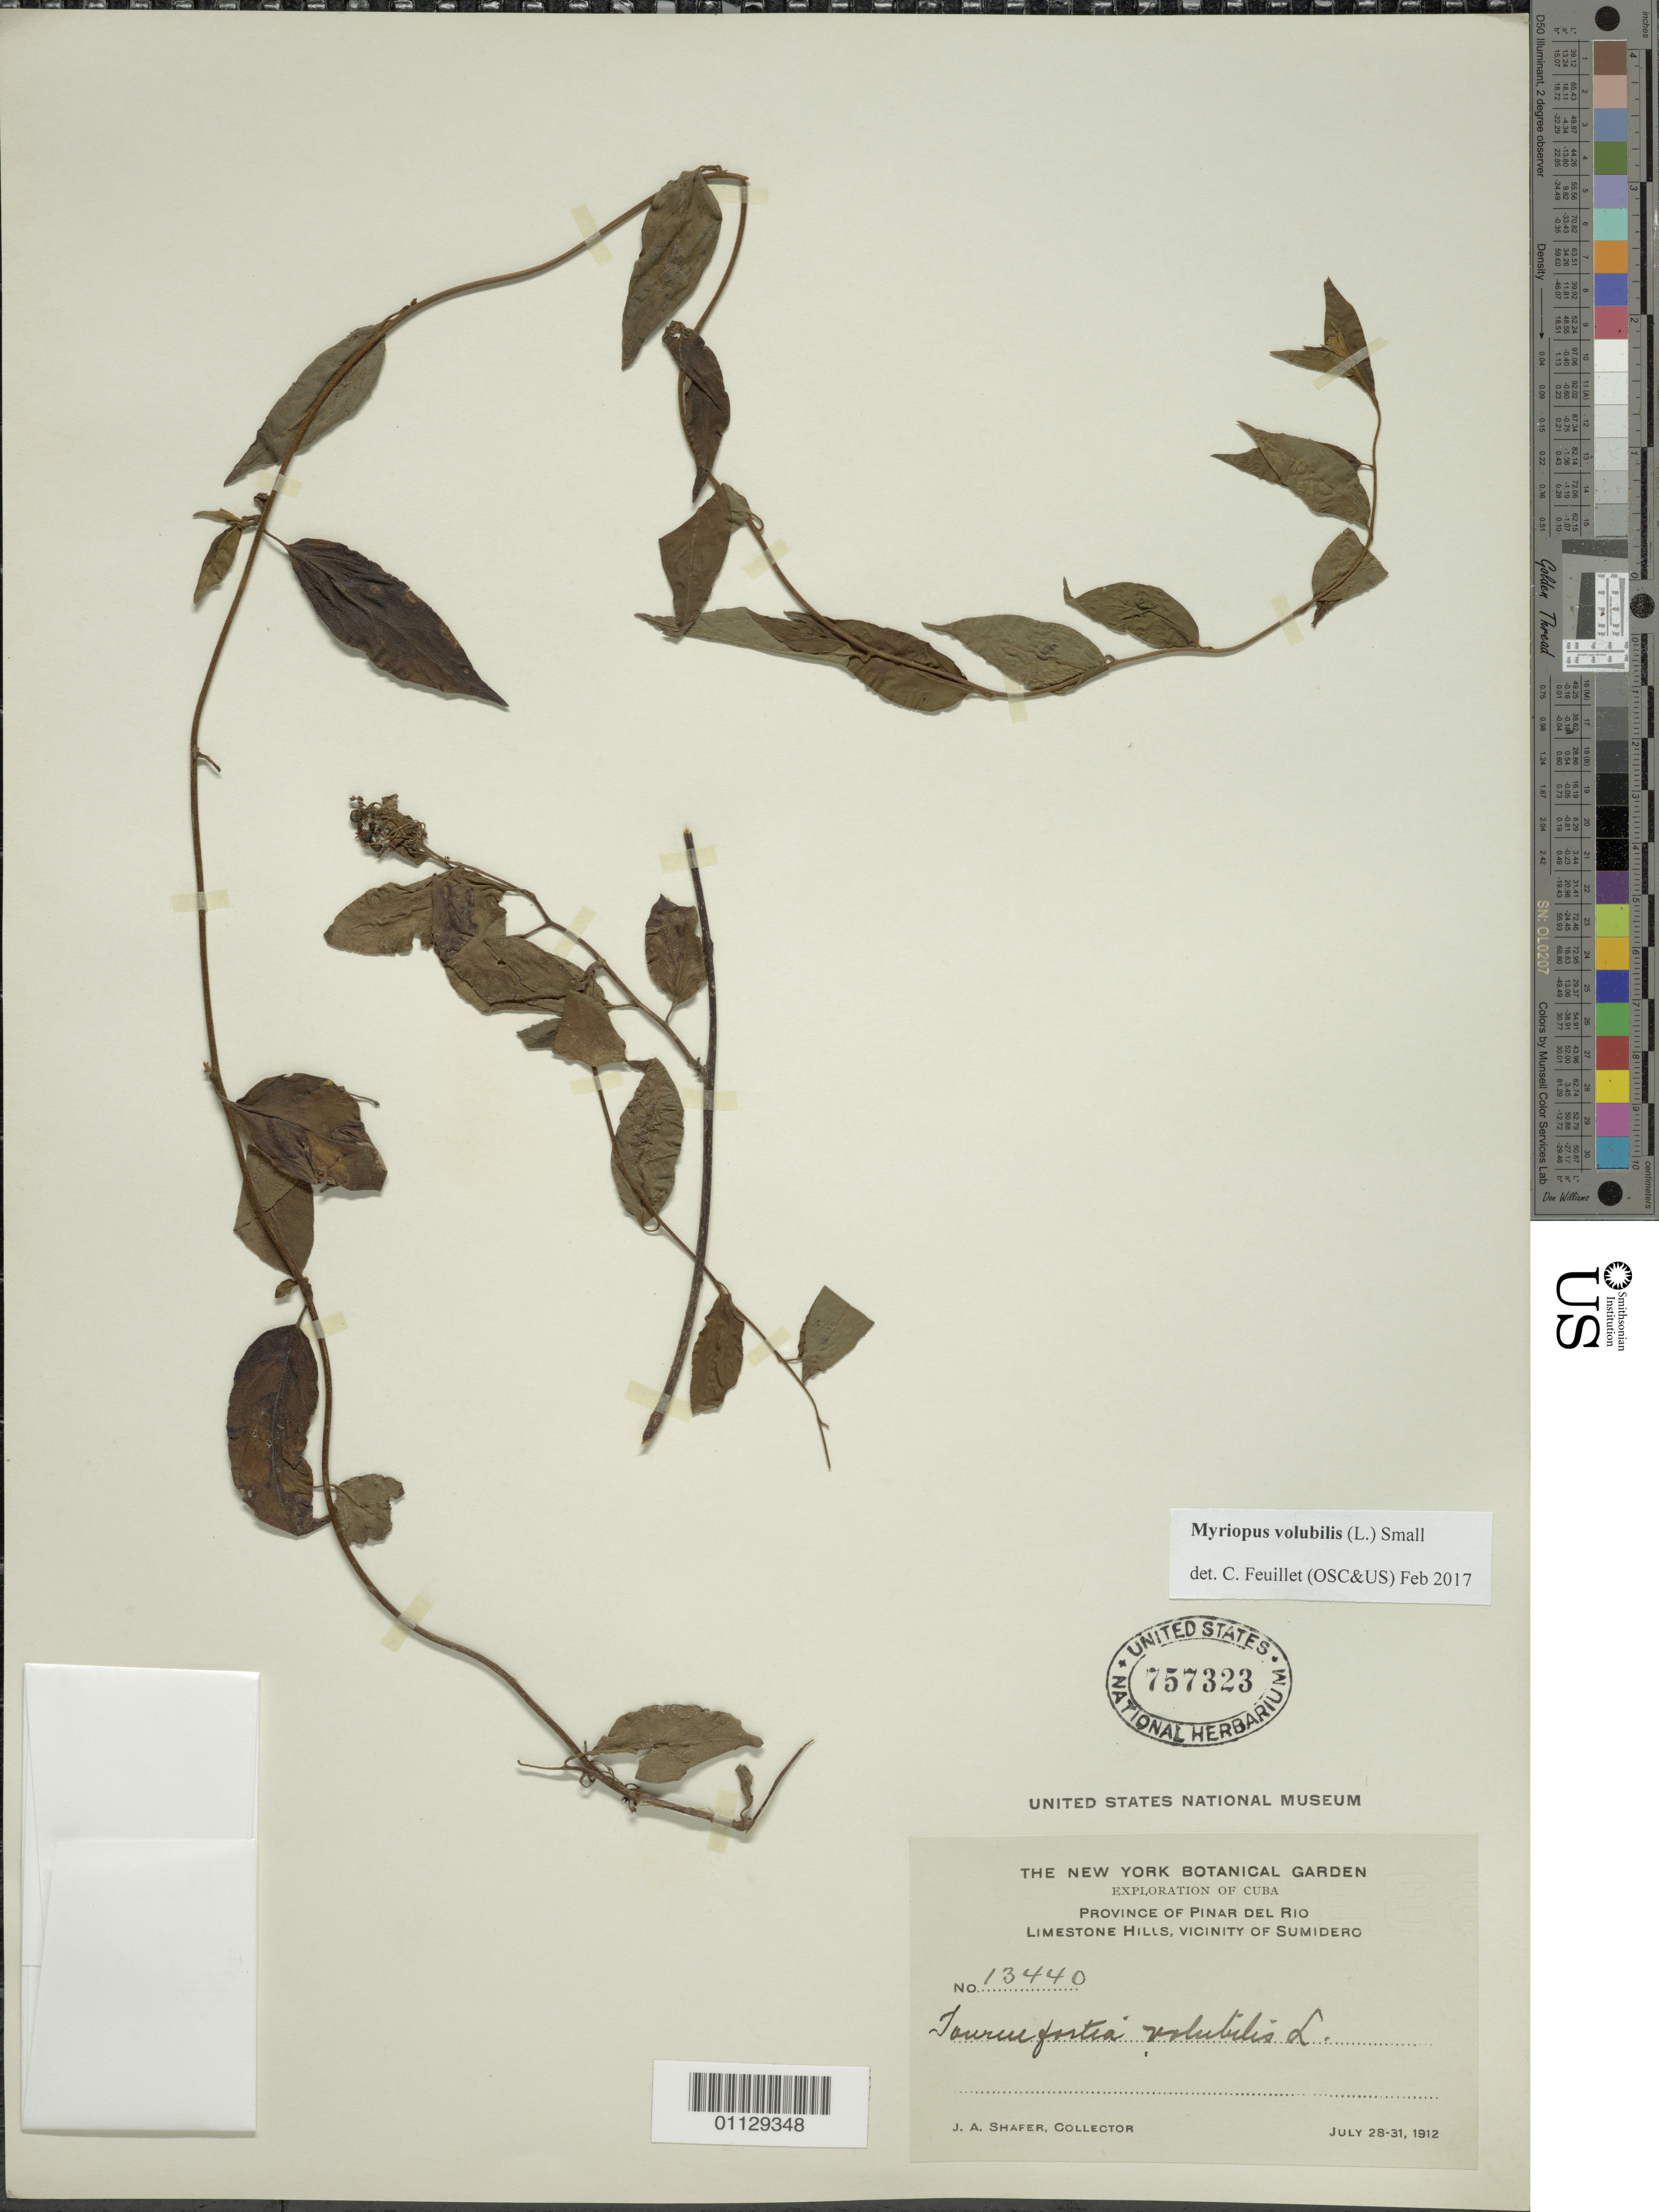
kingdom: Plantae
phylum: Tracheophyta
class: Magnoliopsida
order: Boraginales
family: Heliotropiaceae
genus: Myriopus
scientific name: Myriopus volubilis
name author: (L.) Small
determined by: Feuillet, C.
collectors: J. A. Shafer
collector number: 13440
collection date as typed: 28 Jul 1912 to 31 Jun 1912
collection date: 1912-06/1912-07-28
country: Cuba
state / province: Pinar del Rio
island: Cuba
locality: Sumidero vicinity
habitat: Limestone hills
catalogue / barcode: US 757323